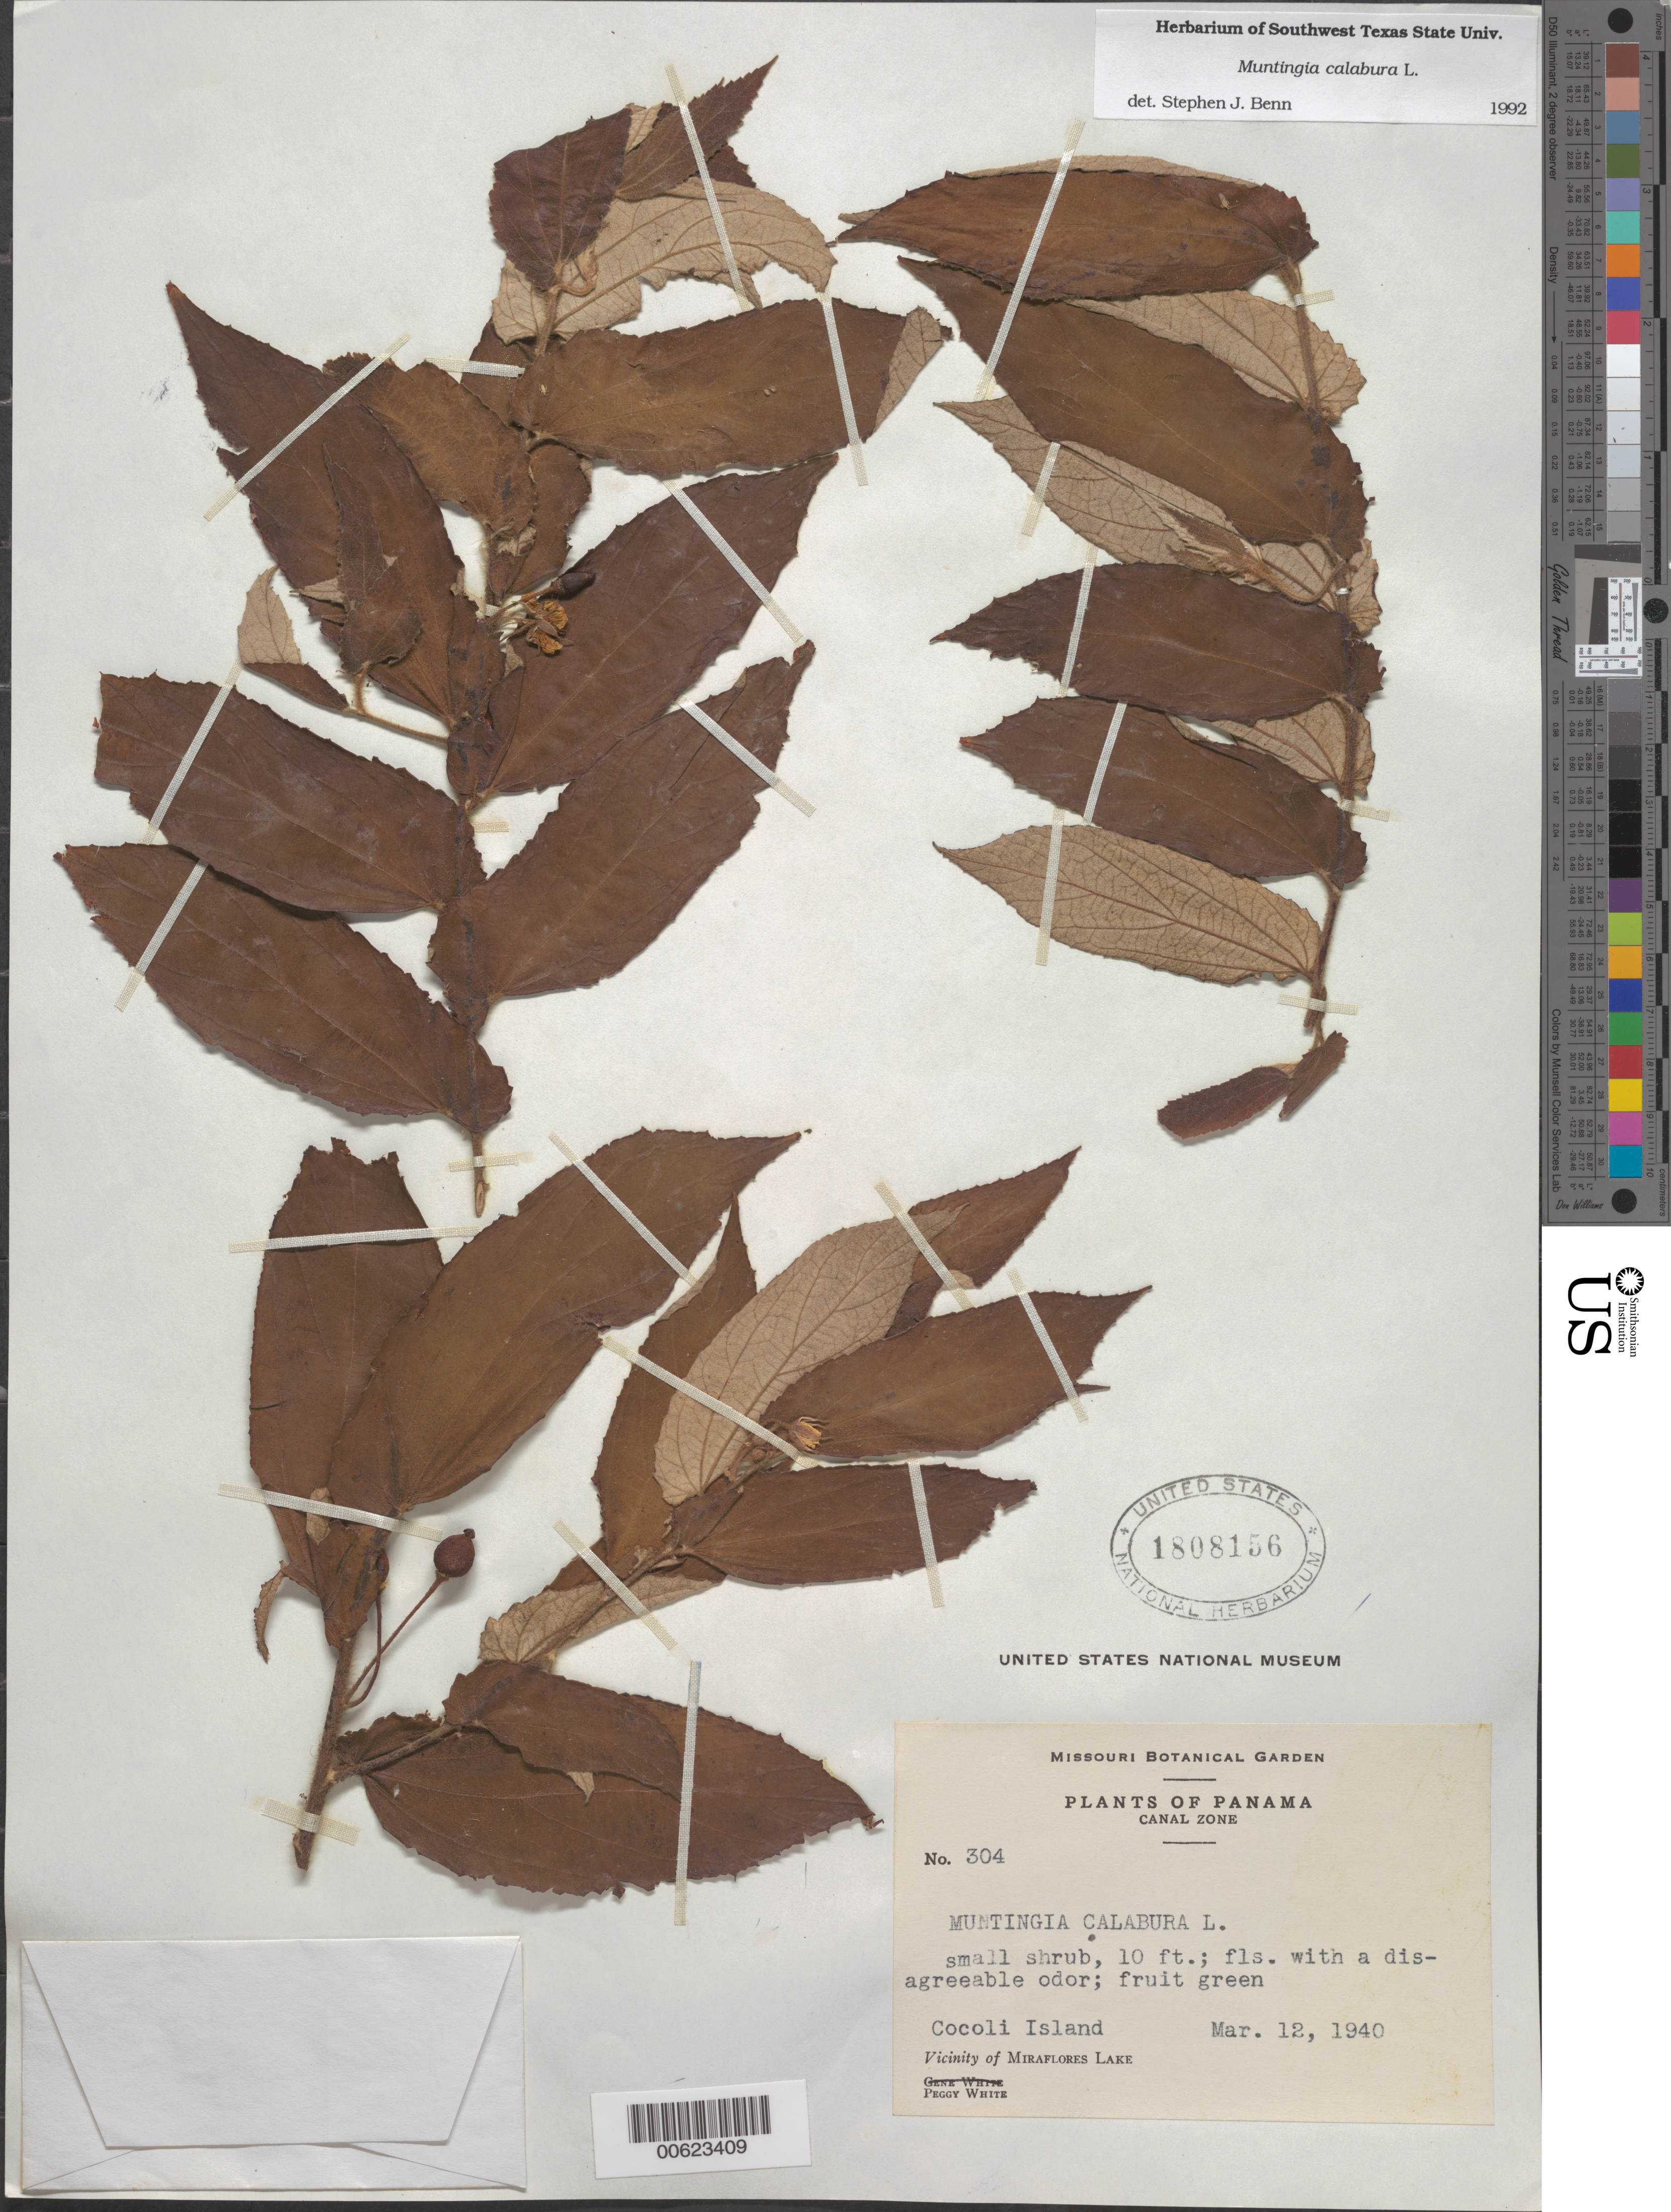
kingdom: Plantae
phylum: Tracheophyta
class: Magnoliopsida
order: Malvales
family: Muntingiaceae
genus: Muntingia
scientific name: Muntingia calabura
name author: L.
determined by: Benn, S. J.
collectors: P. White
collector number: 304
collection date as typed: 12 Mar 1940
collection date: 1940-03-12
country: Panama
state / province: Panamá Oeste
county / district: Canal Zone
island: Cocoli Island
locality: Cocoli Island, vicinity of Miraflores Lake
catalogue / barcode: US 1808156